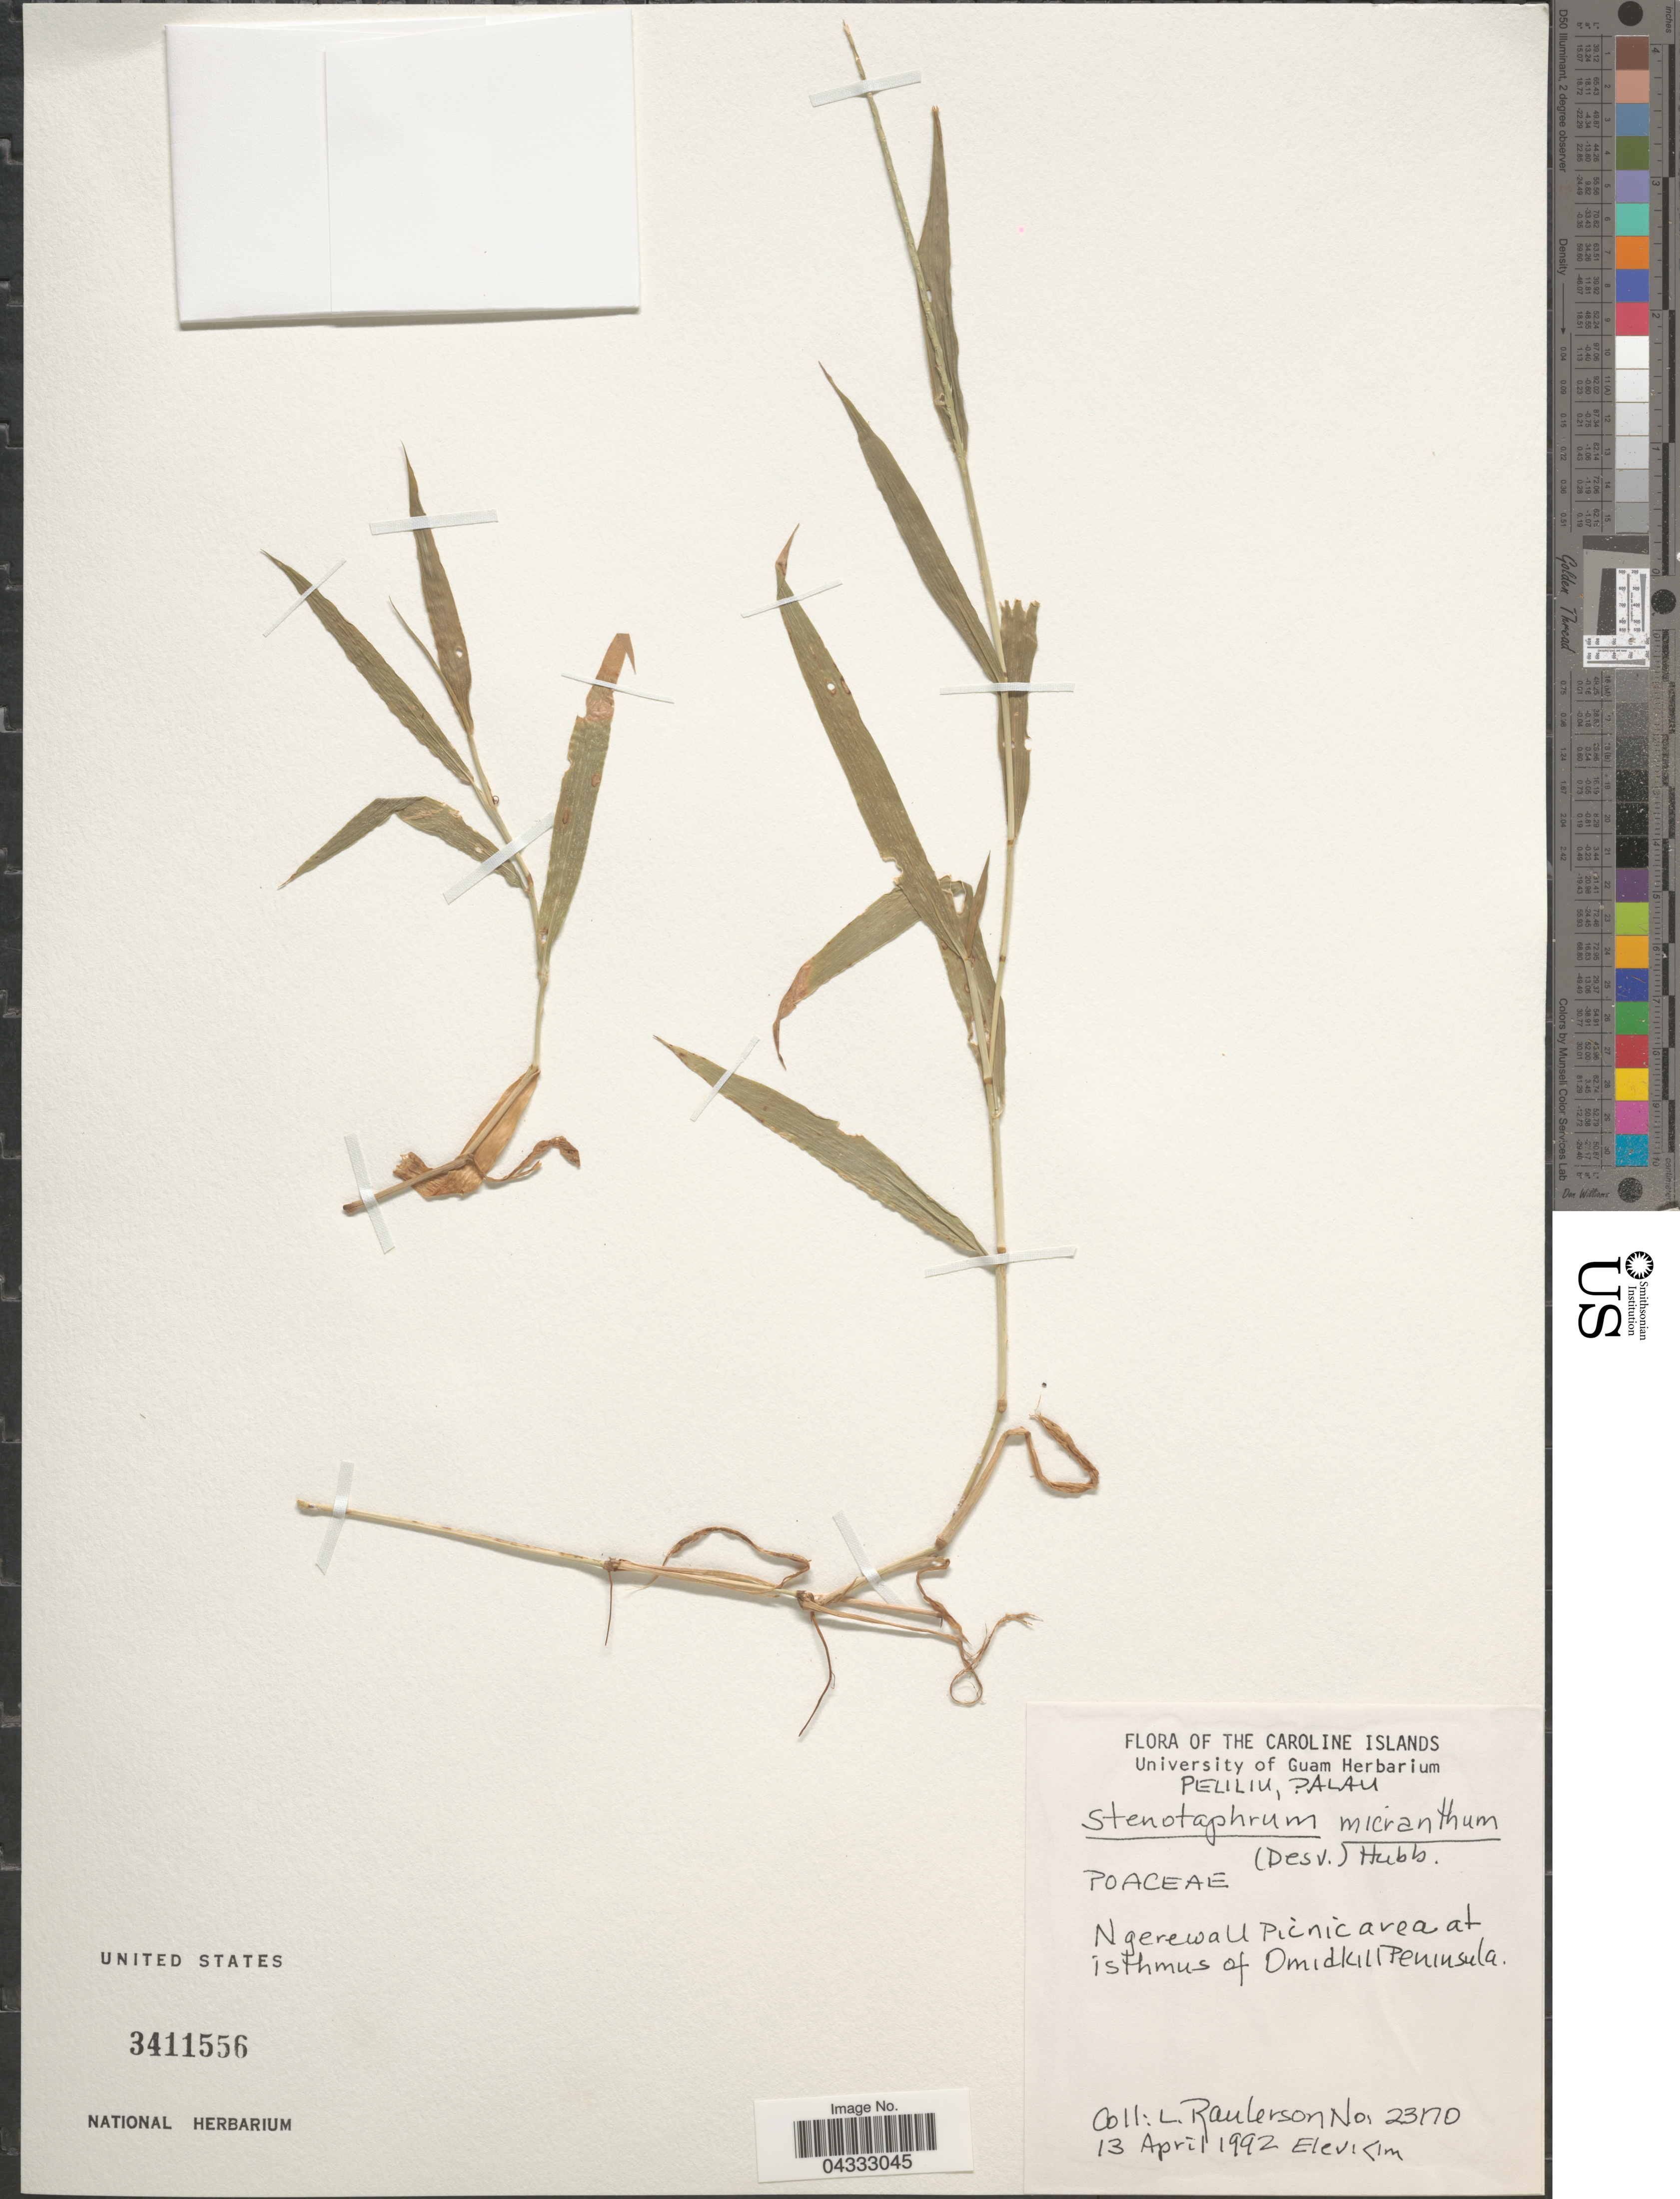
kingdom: Plantae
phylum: Tracheophyta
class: Liliopsida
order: Poales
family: Poaceae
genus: Stenotaphrum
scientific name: Stenotaphrum micranthum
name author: (Desv.) C.E. Hubb.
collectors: L. Raulerson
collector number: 23170*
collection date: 1992-04-13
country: Palau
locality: The Caroline Islands. Peliliu, Palau. Ngerewall Picnic area at isthmus of Omidkill Peninsula.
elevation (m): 1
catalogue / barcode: US 3411556